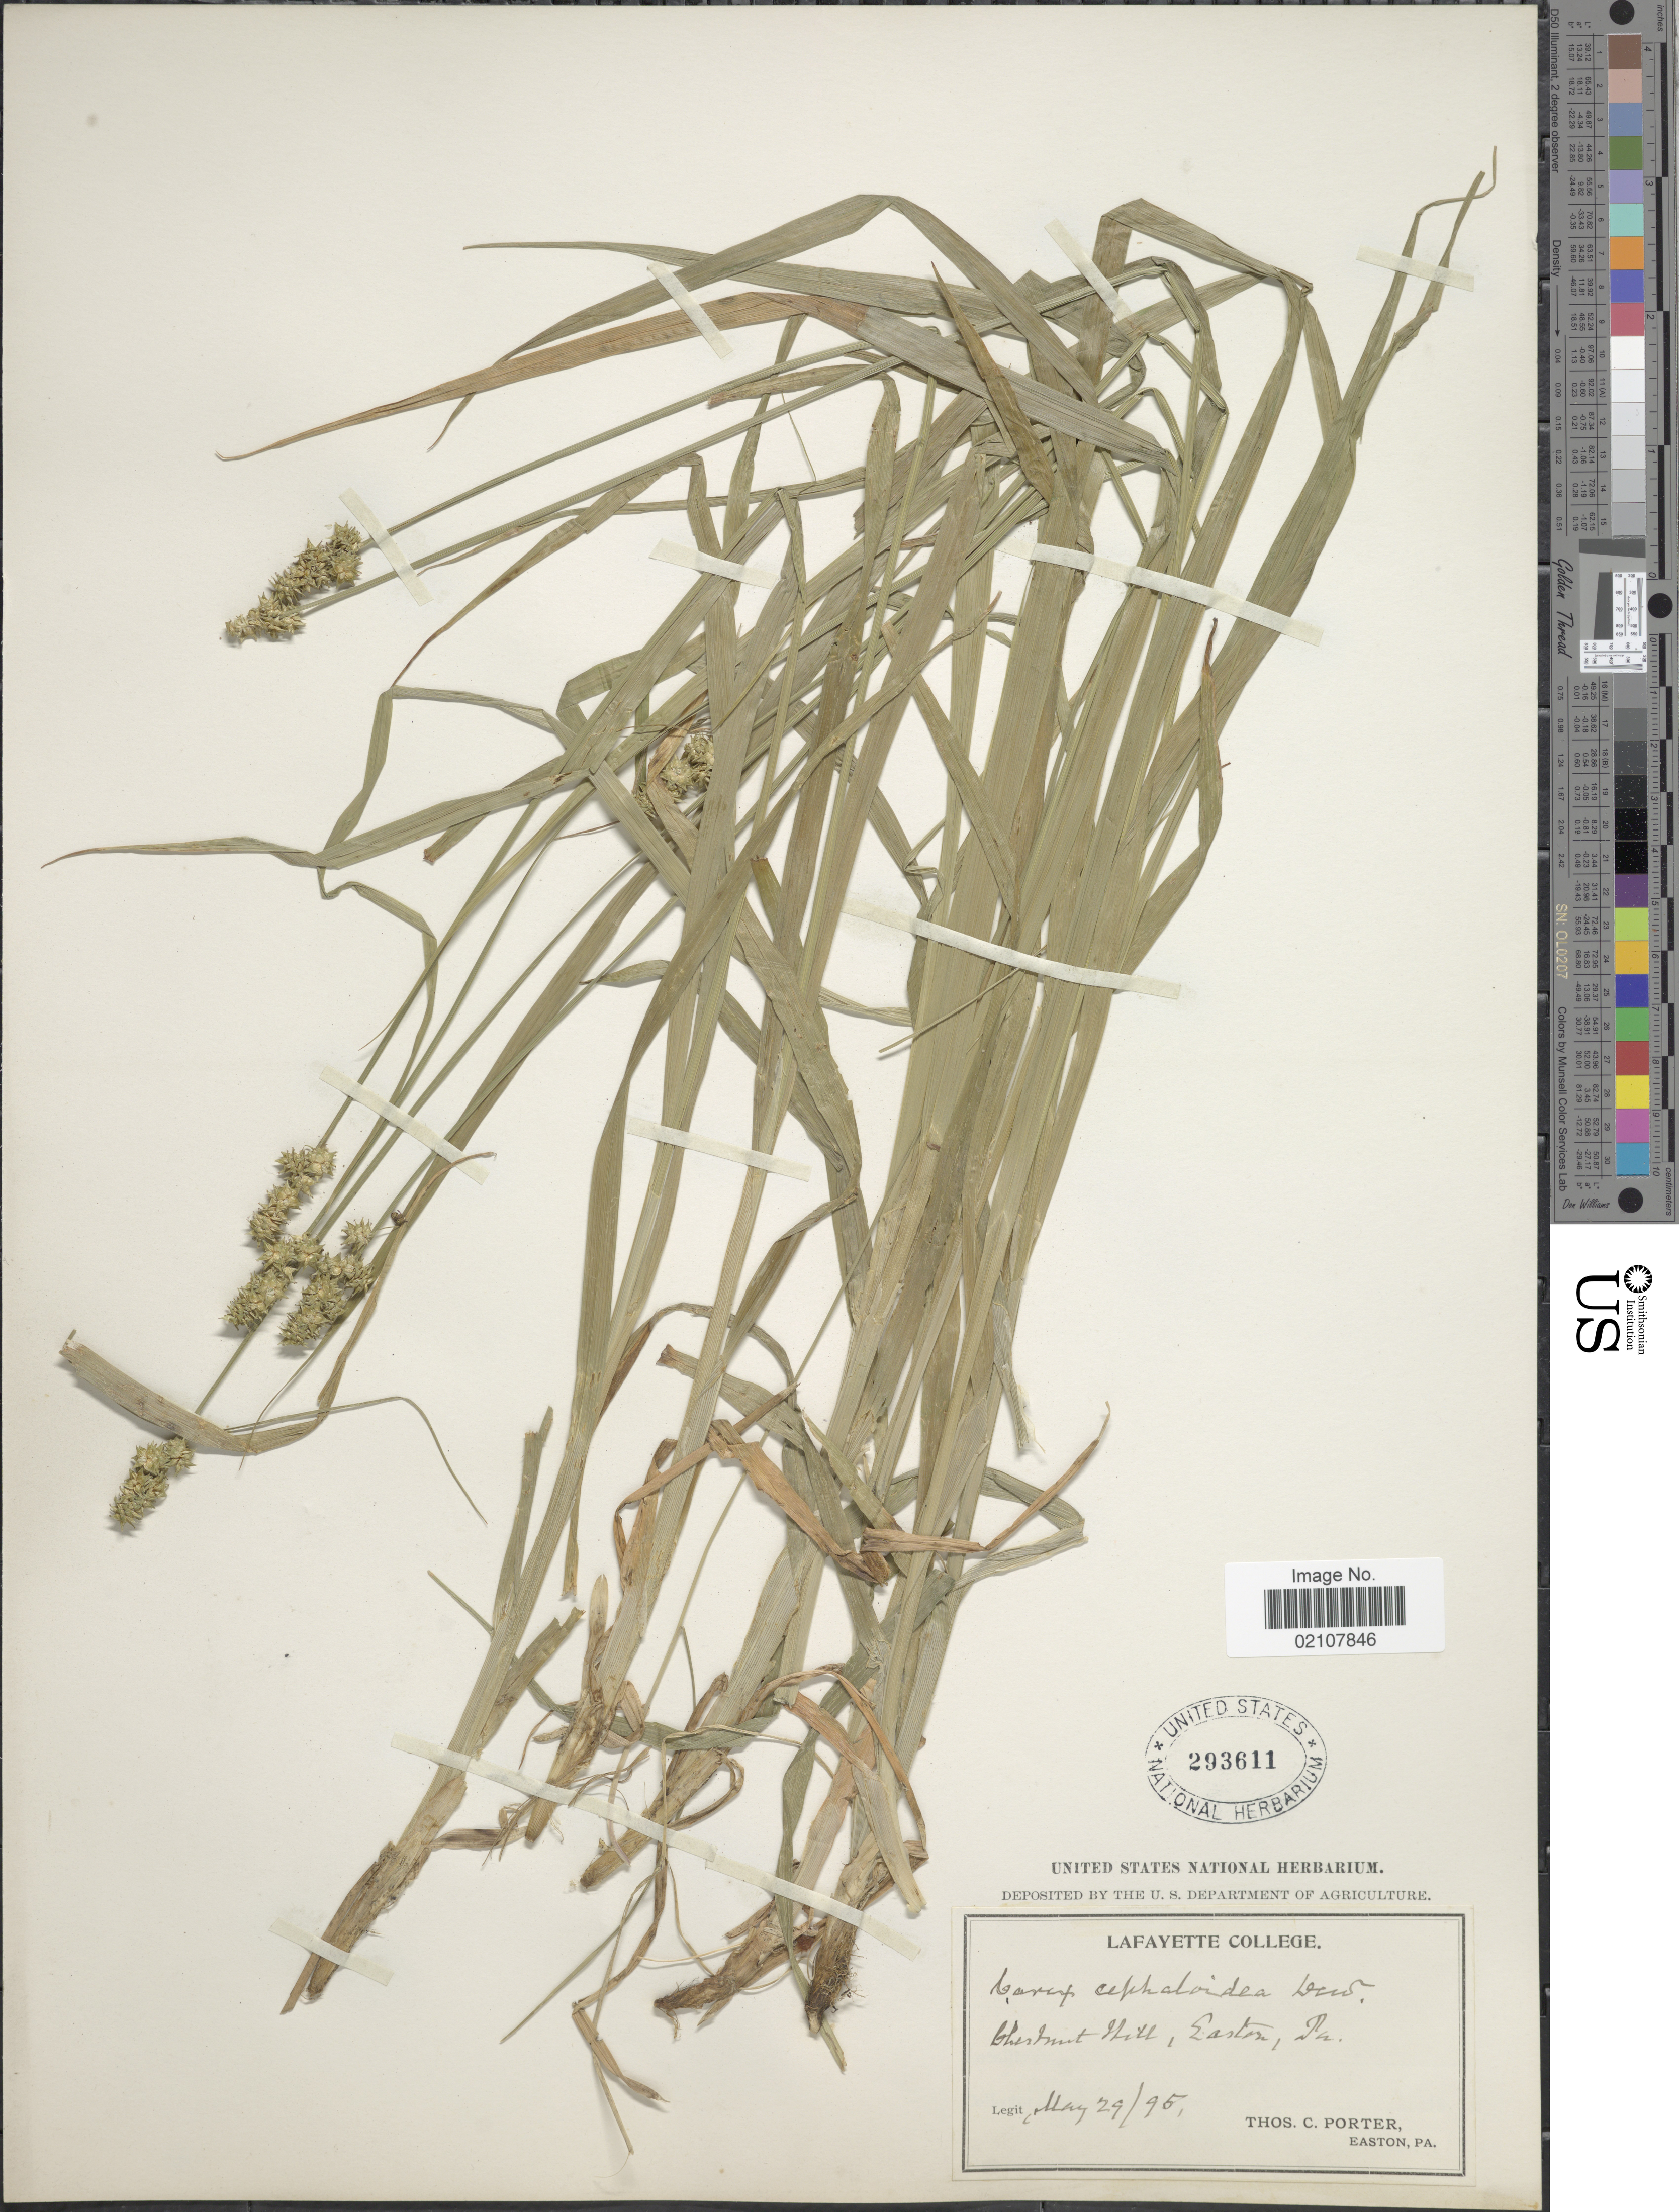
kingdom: Plantae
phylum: Tracheophyta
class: Liliopsida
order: Poales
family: Cyperaceae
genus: Carex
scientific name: Carex cephaloidea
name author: (Dewey) Dewey ex Boott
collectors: T. Porter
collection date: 1895-05-29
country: United States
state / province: Pennsylvania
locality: Chesnut Hill, Easton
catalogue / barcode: US 293611